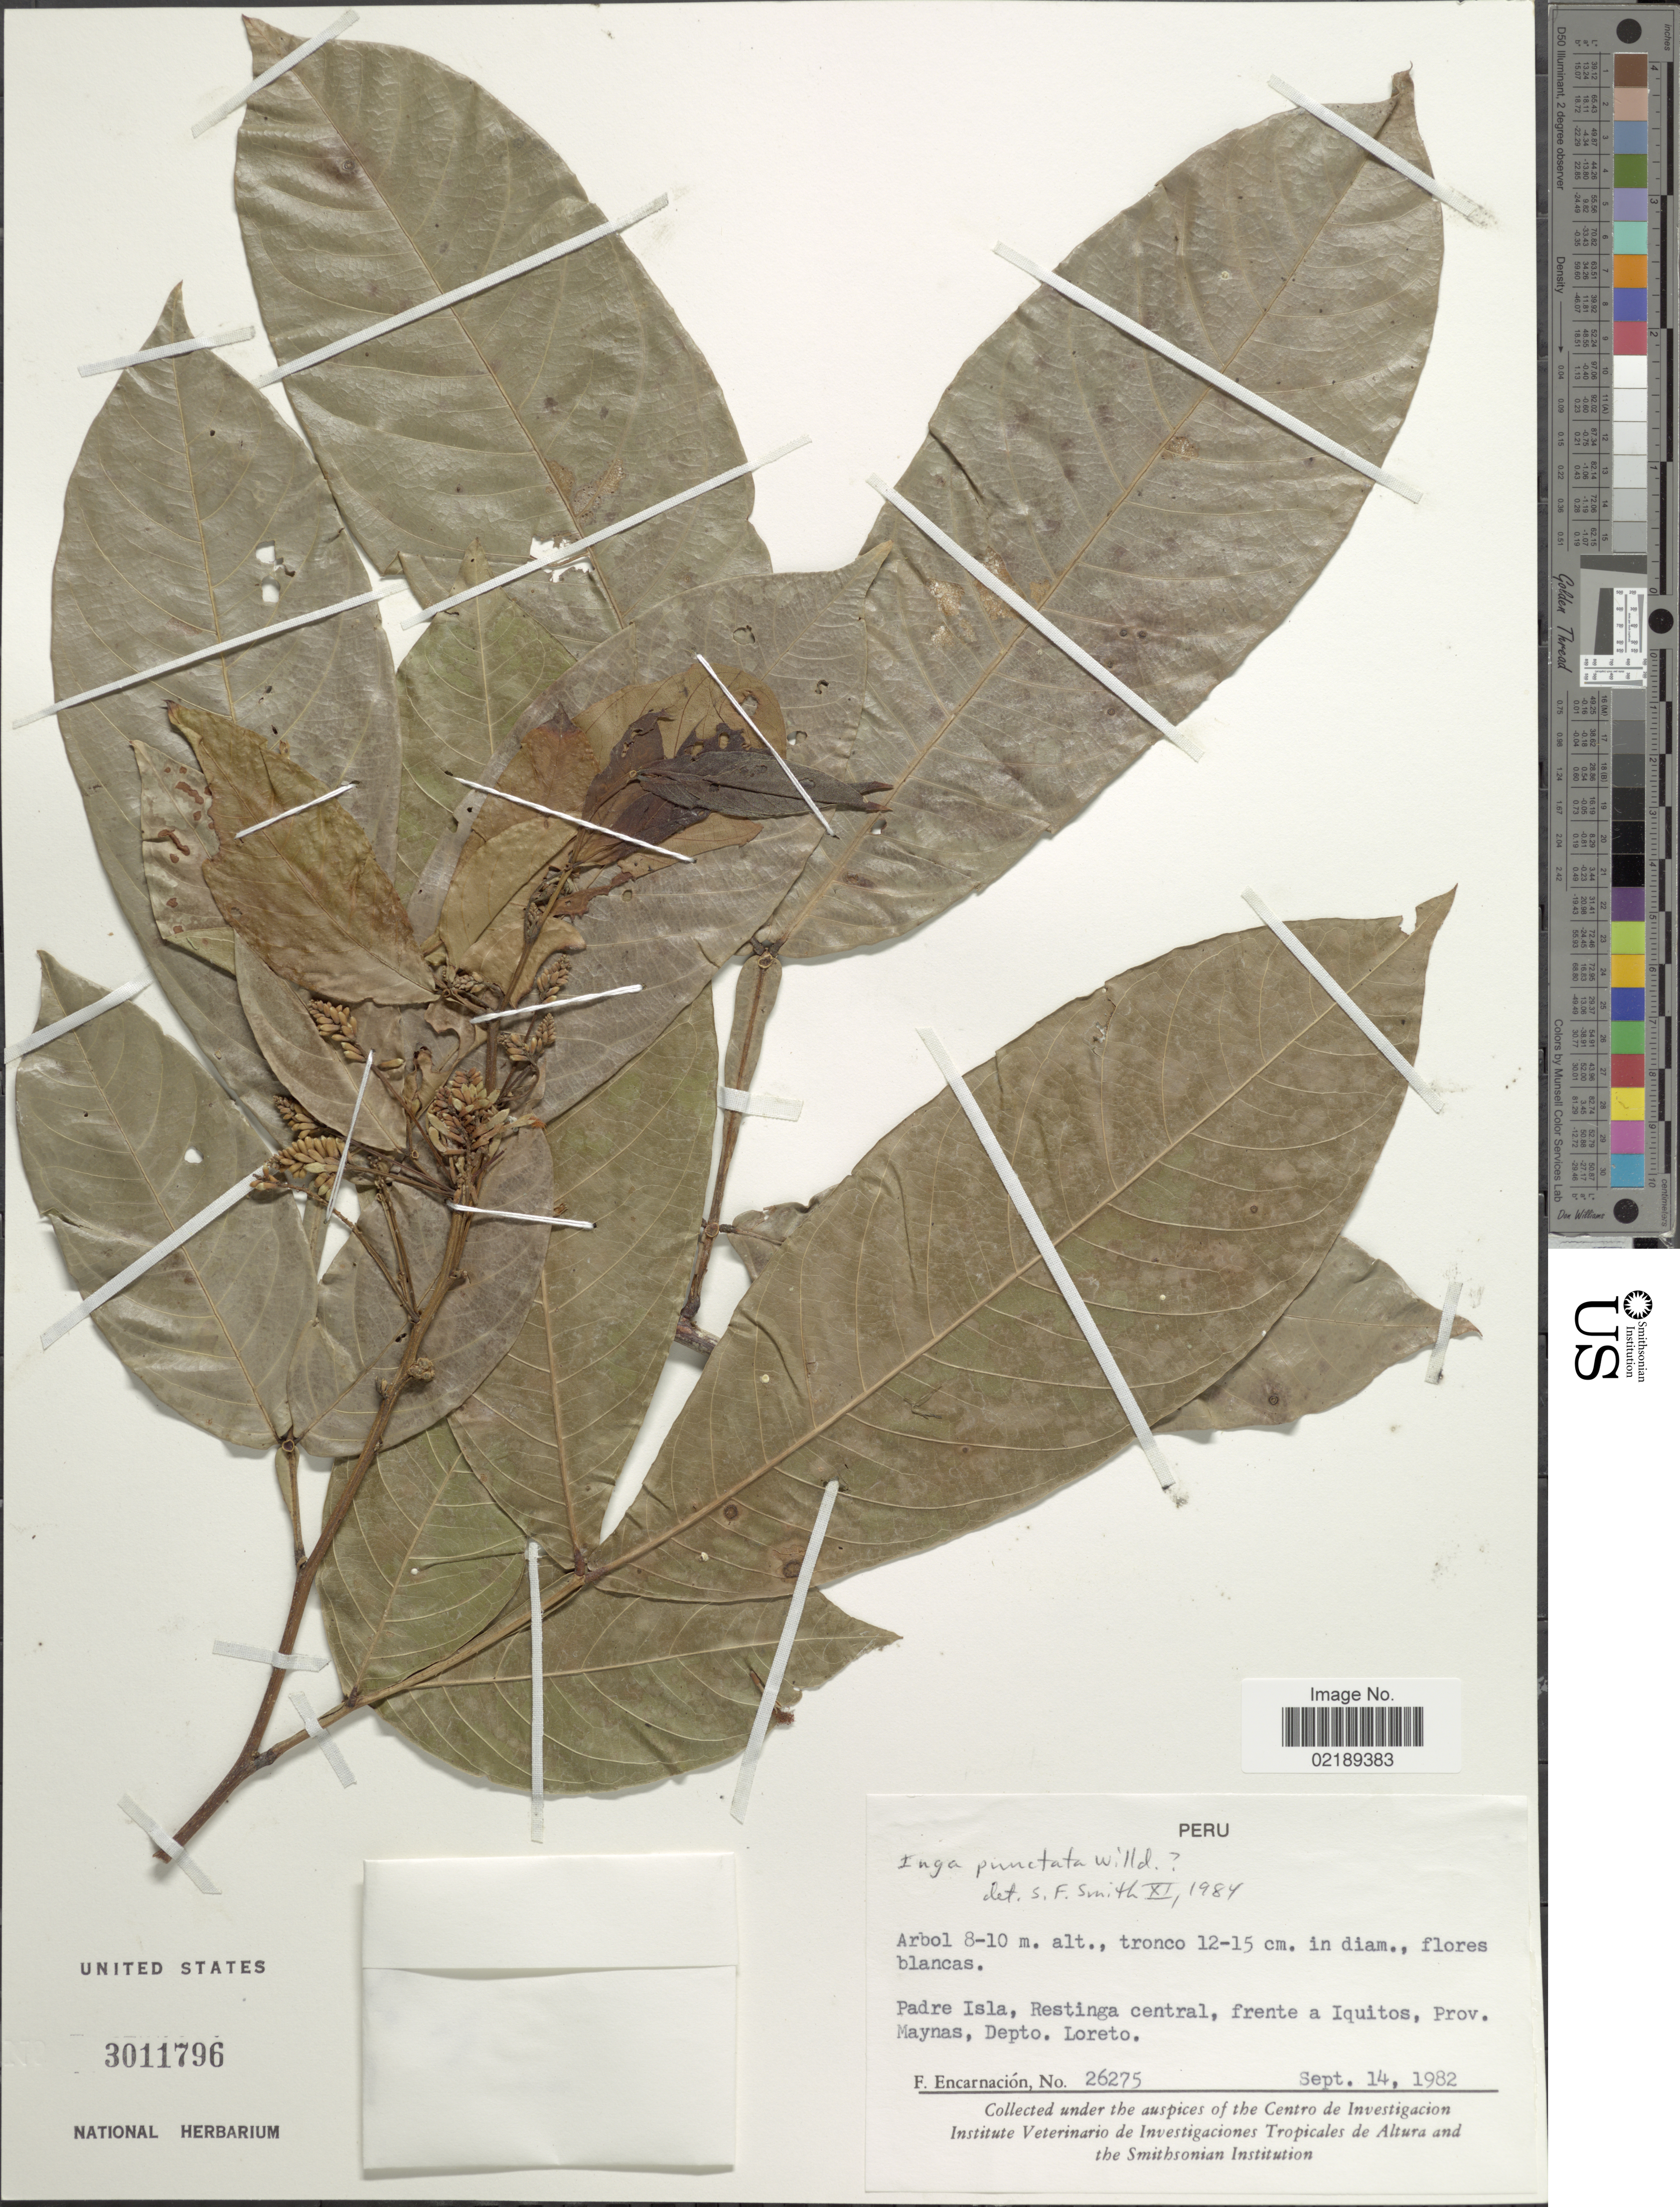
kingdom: Plantae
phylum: Tracheophyta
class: Magnoliopsida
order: Fabales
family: Fabaceae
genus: Inga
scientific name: Inga punctata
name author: Willd.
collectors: F. Encarnación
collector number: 26275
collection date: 1982-09-14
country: Peru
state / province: Loreto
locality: Padre Isla, Restinga central, frente a Iquitos, Prov. Maynas.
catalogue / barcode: US 3011796